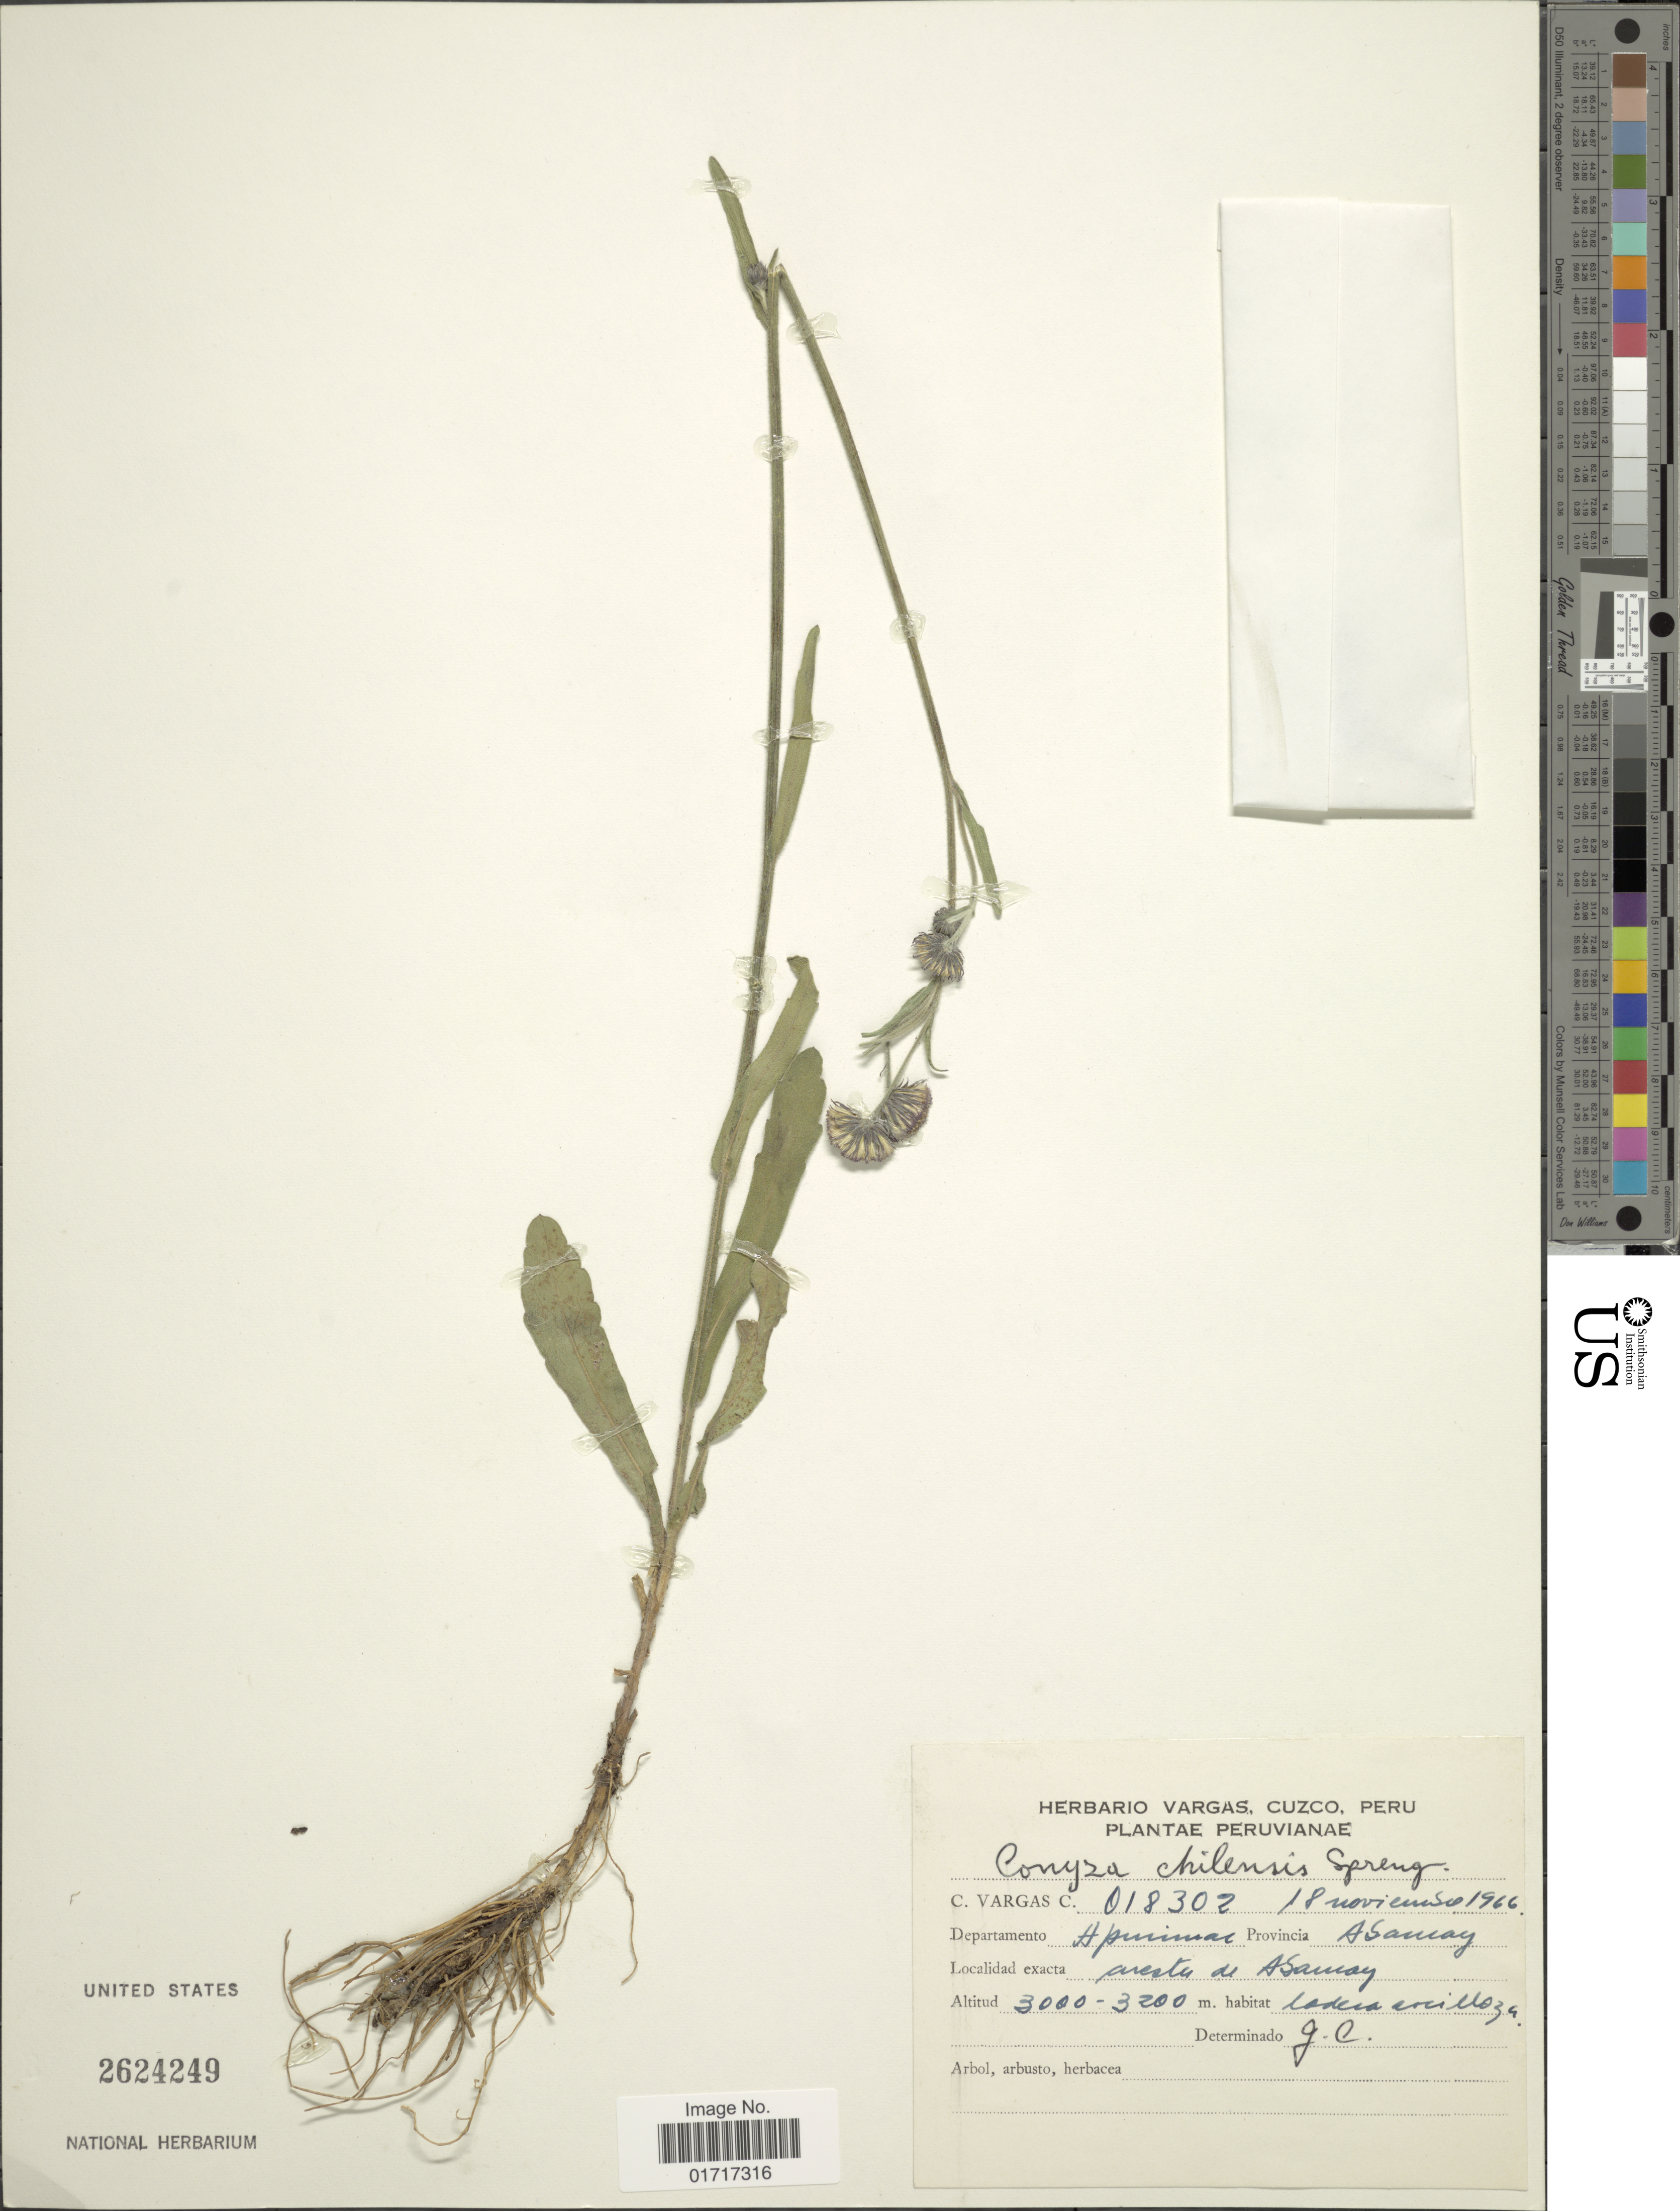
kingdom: Plantae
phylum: Tracheophyta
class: Magnoliopsida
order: Asterales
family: Asteraceae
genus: Conyza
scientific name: Conyza primulaefolia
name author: (Lam.) Cuatrec. & Lourteig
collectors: C. Vargas Calderón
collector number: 018302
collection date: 1966-11-18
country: Peru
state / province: Apurímac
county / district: Abancay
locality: Cuesta de Abancay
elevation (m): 3000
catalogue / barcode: US 2624249